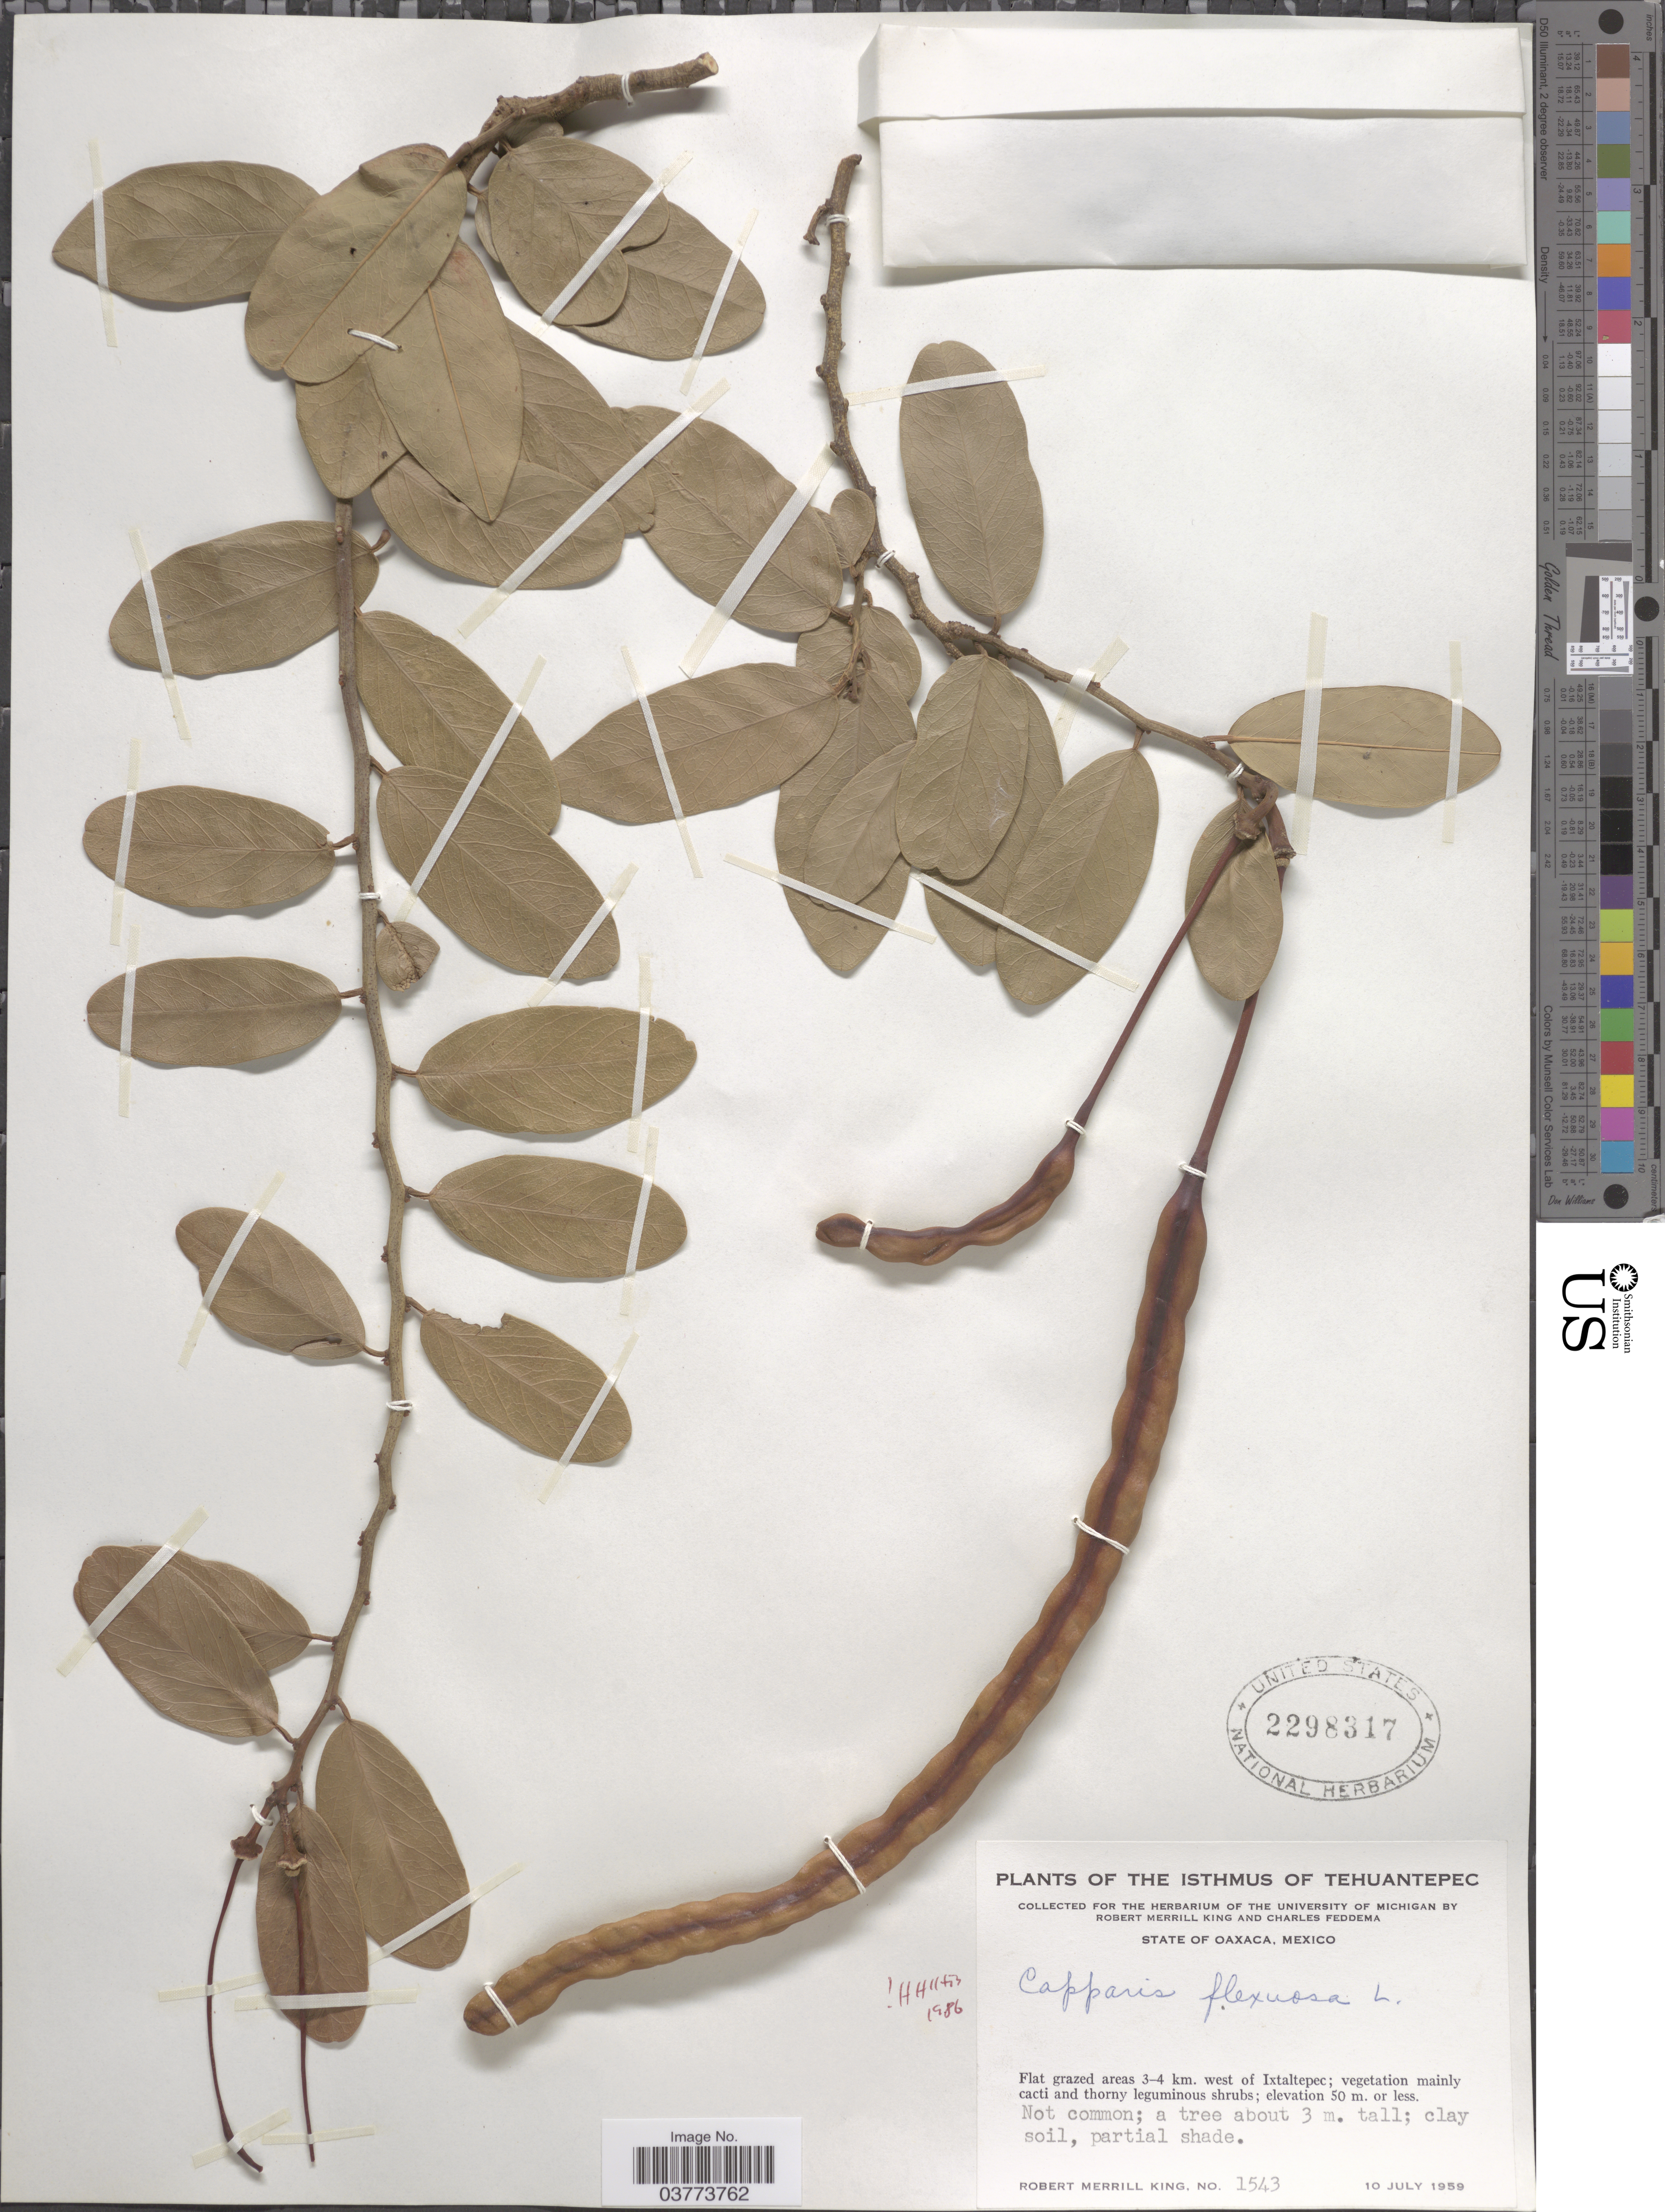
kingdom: Plantae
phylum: Tracheophyta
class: Magnoliopsida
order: Brassicales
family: Capparaceae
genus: Cynophalla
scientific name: Cynophalla flexuosa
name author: (L.) J. Presl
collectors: R. M. King & C. Feddema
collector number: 1543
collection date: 1959-07-10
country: Mexico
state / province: Oaxaca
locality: The Ishtmus of Tehuantepec. Flat grazed areas 3-4 km. west of Ixtaltepec.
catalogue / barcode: US 2298317